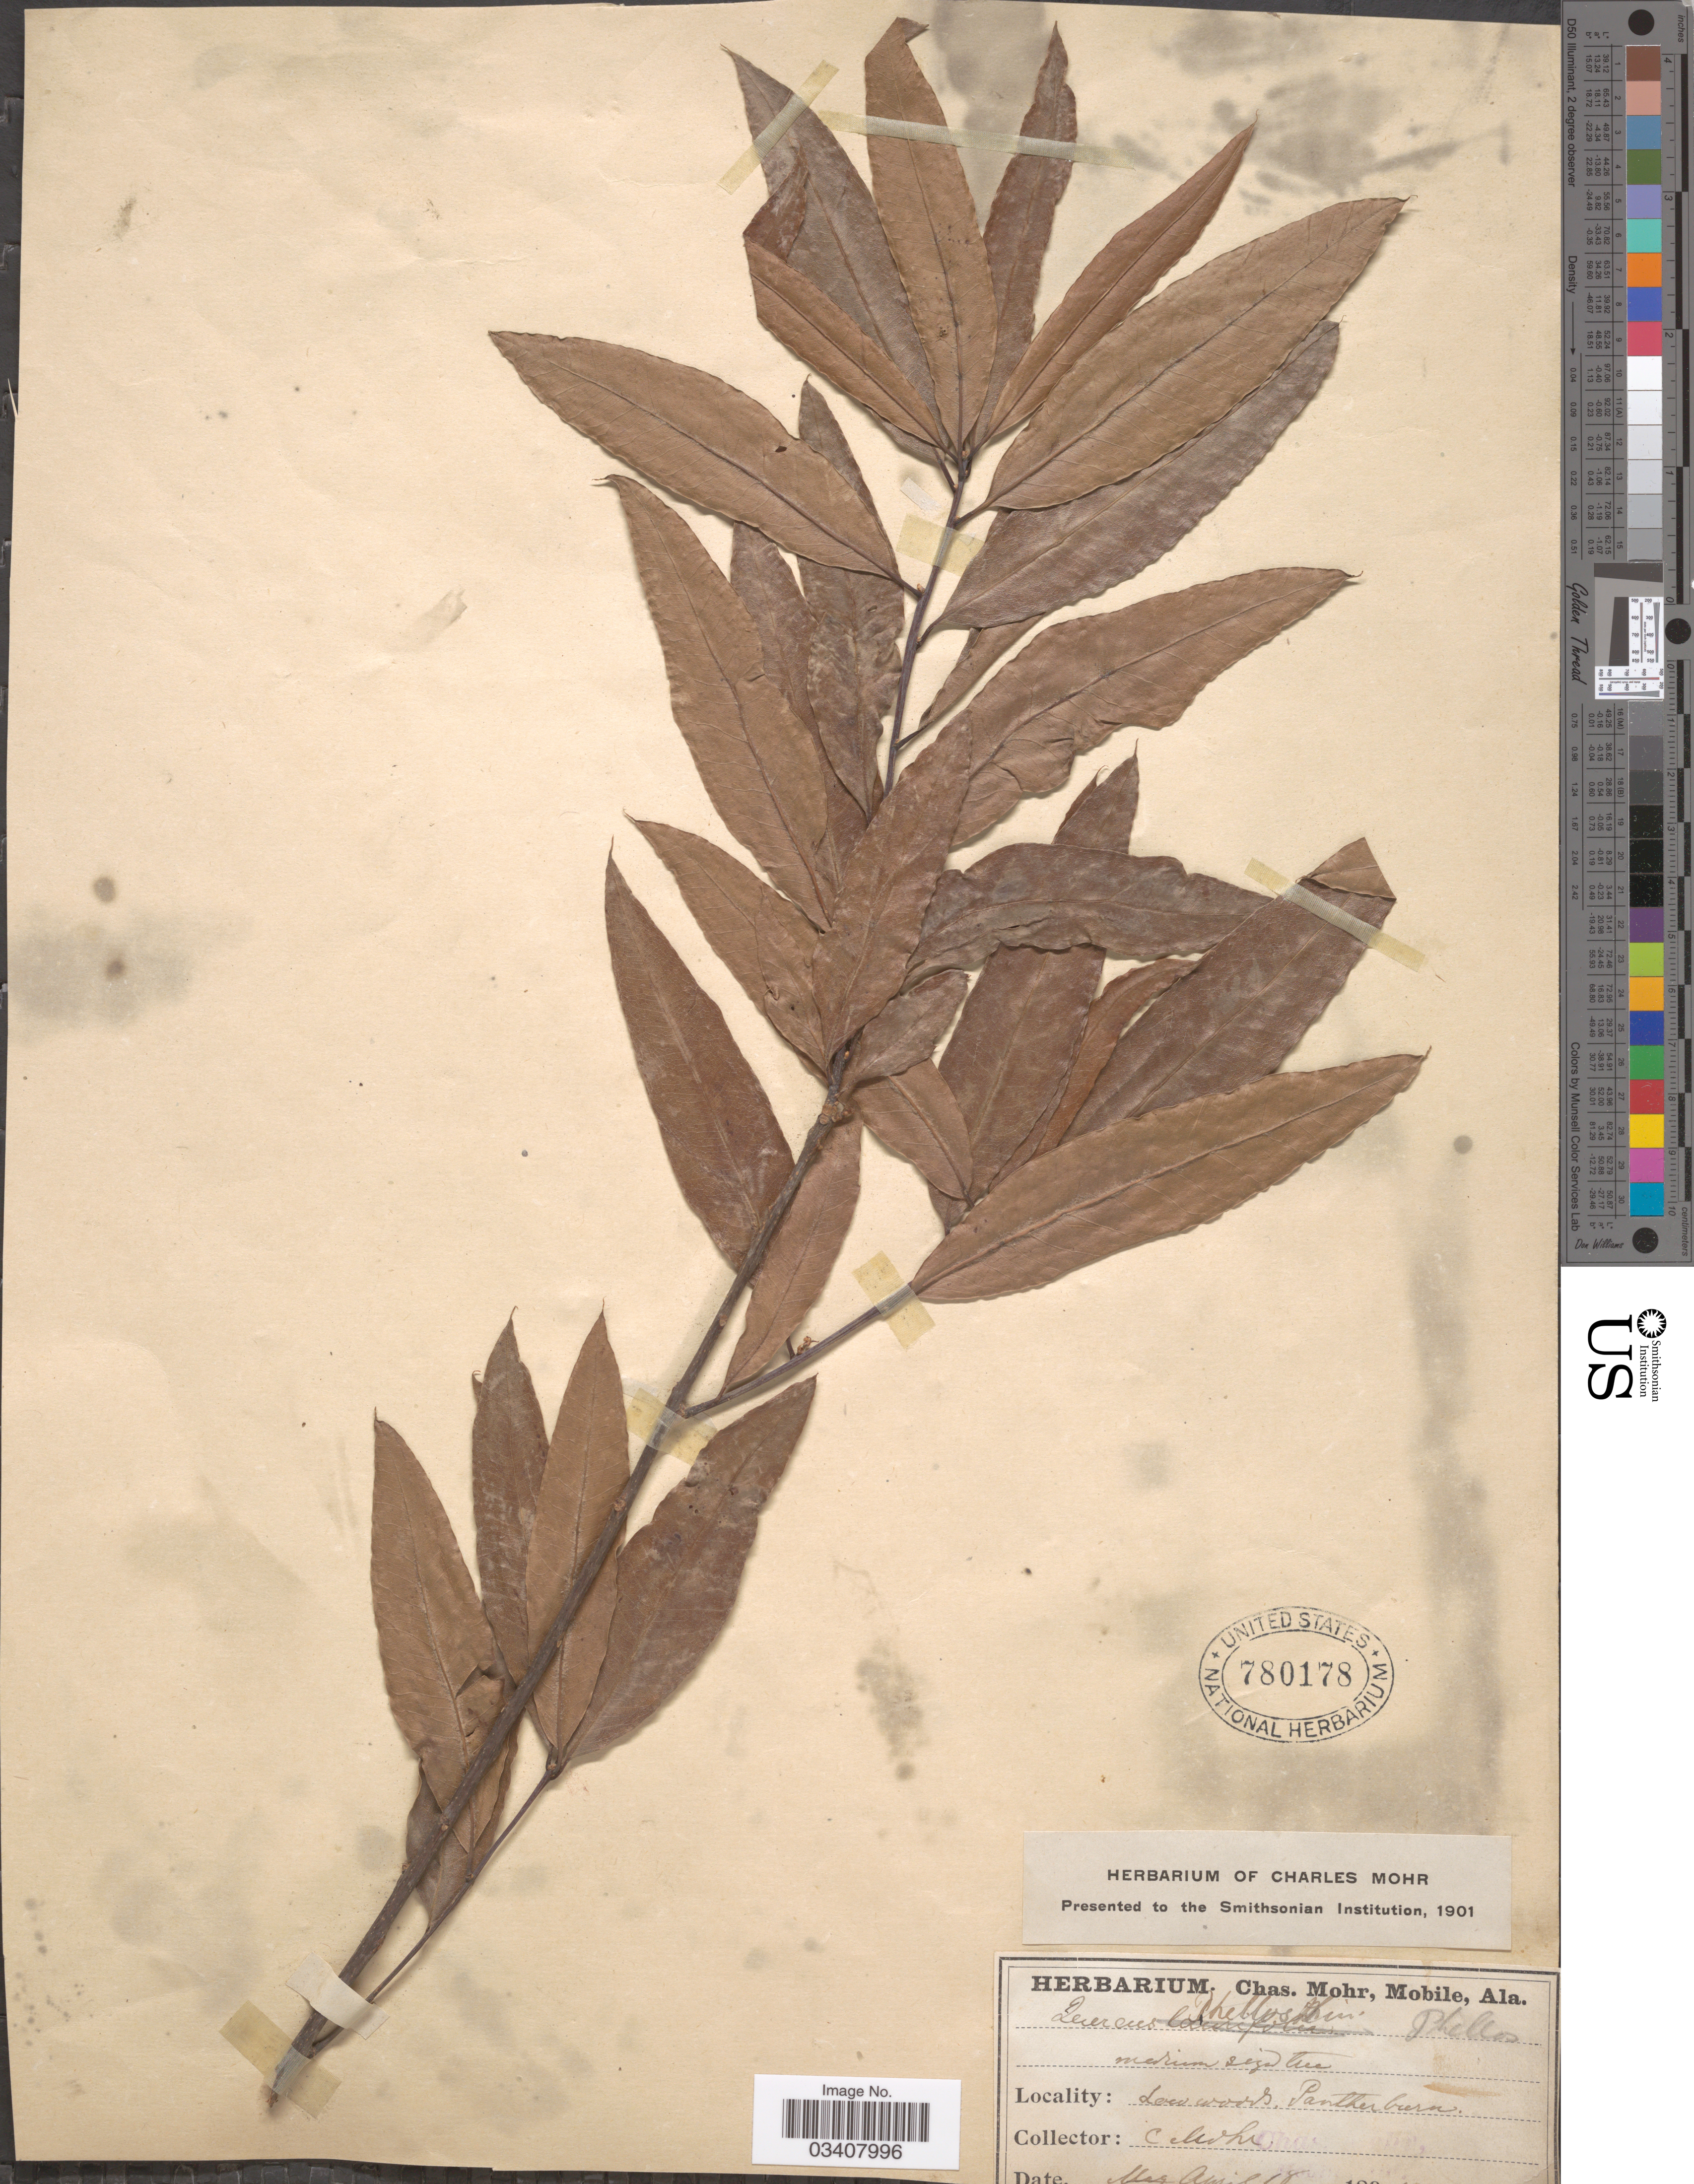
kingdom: Plantae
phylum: Tracheophyta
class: Magnoliopsida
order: Fagales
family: Fagaceae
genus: Quercus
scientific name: Quercus phellos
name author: L.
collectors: Mohr, C. T. (herbarium)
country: United States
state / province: Alabama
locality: Low woods. Pantherburn.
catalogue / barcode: US 780178